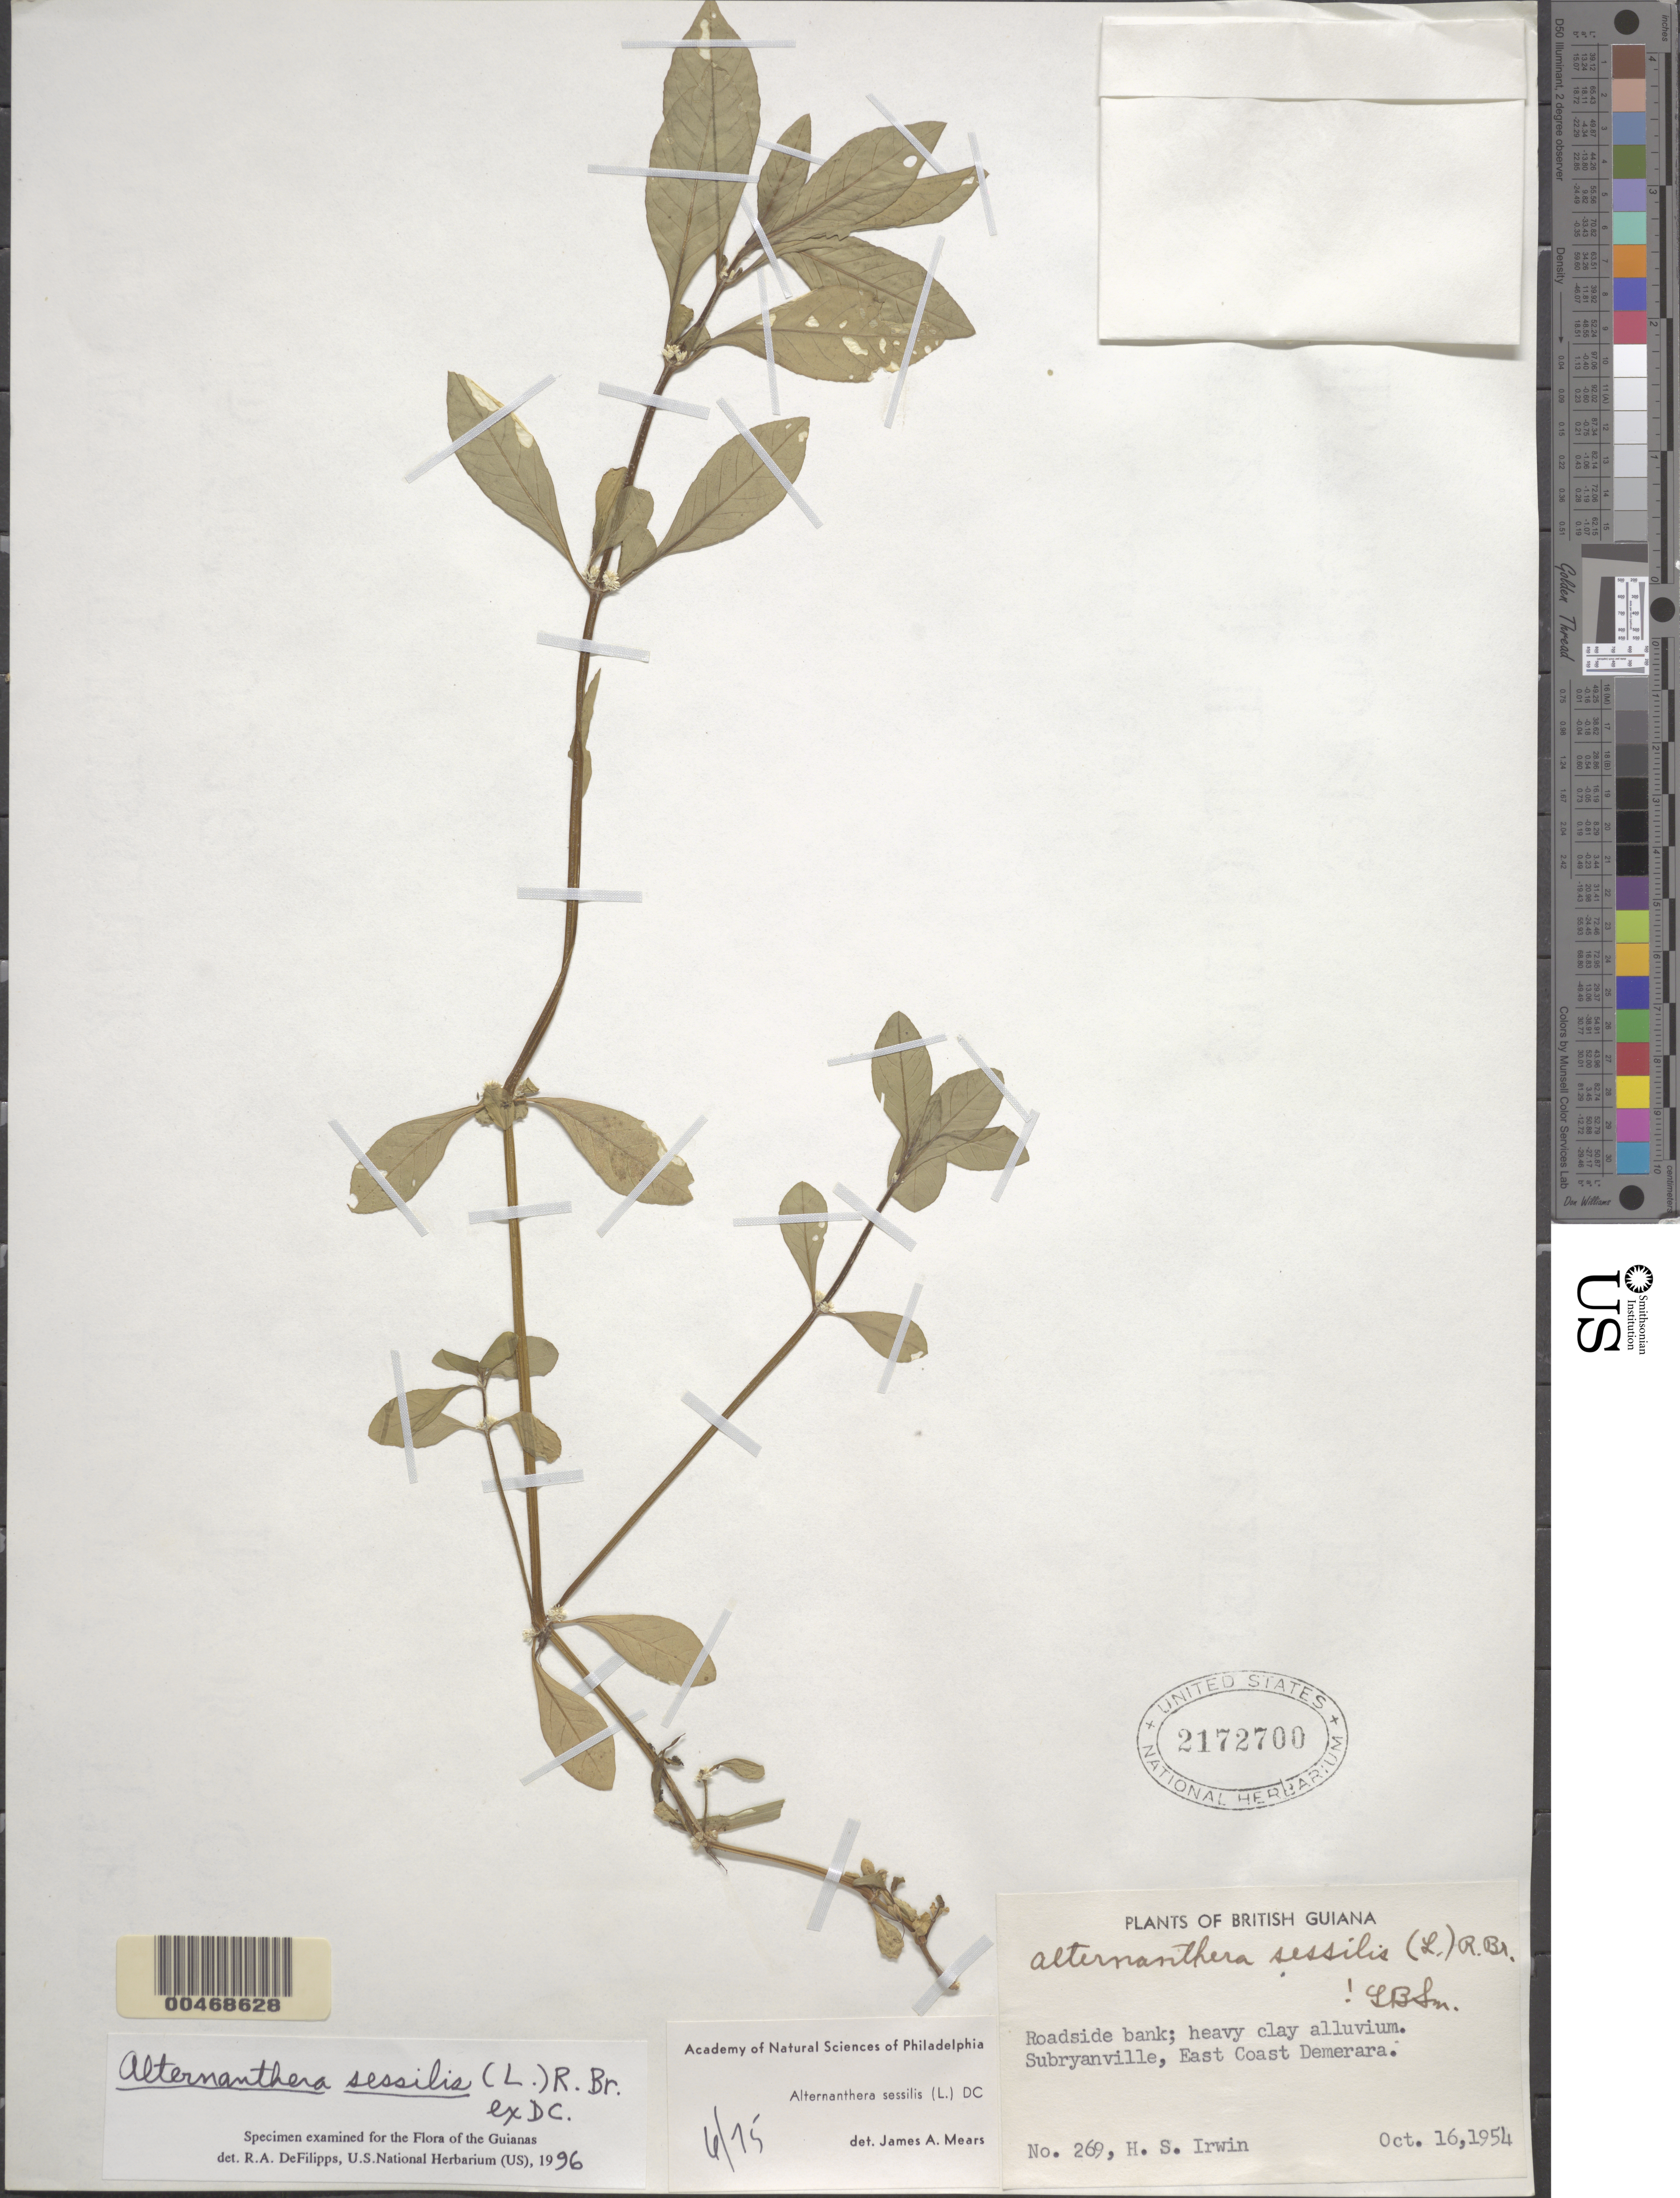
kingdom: Plantae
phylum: Tracheophyta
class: Magnoliopsida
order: Caryophyllales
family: Amaranthaceae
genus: Alternanthera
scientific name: Alternanthera sessilis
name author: (L.) DC.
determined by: DeFilipps, R. A.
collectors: H. Irwin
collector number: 269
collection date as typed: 16-Oct-54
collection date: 1954-10-16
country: Guyana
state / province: Demerara-Mahaica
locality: Subryanville, East Coast Demerara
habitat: Roadside, heavy clay alluvium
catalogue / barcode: US 2172700